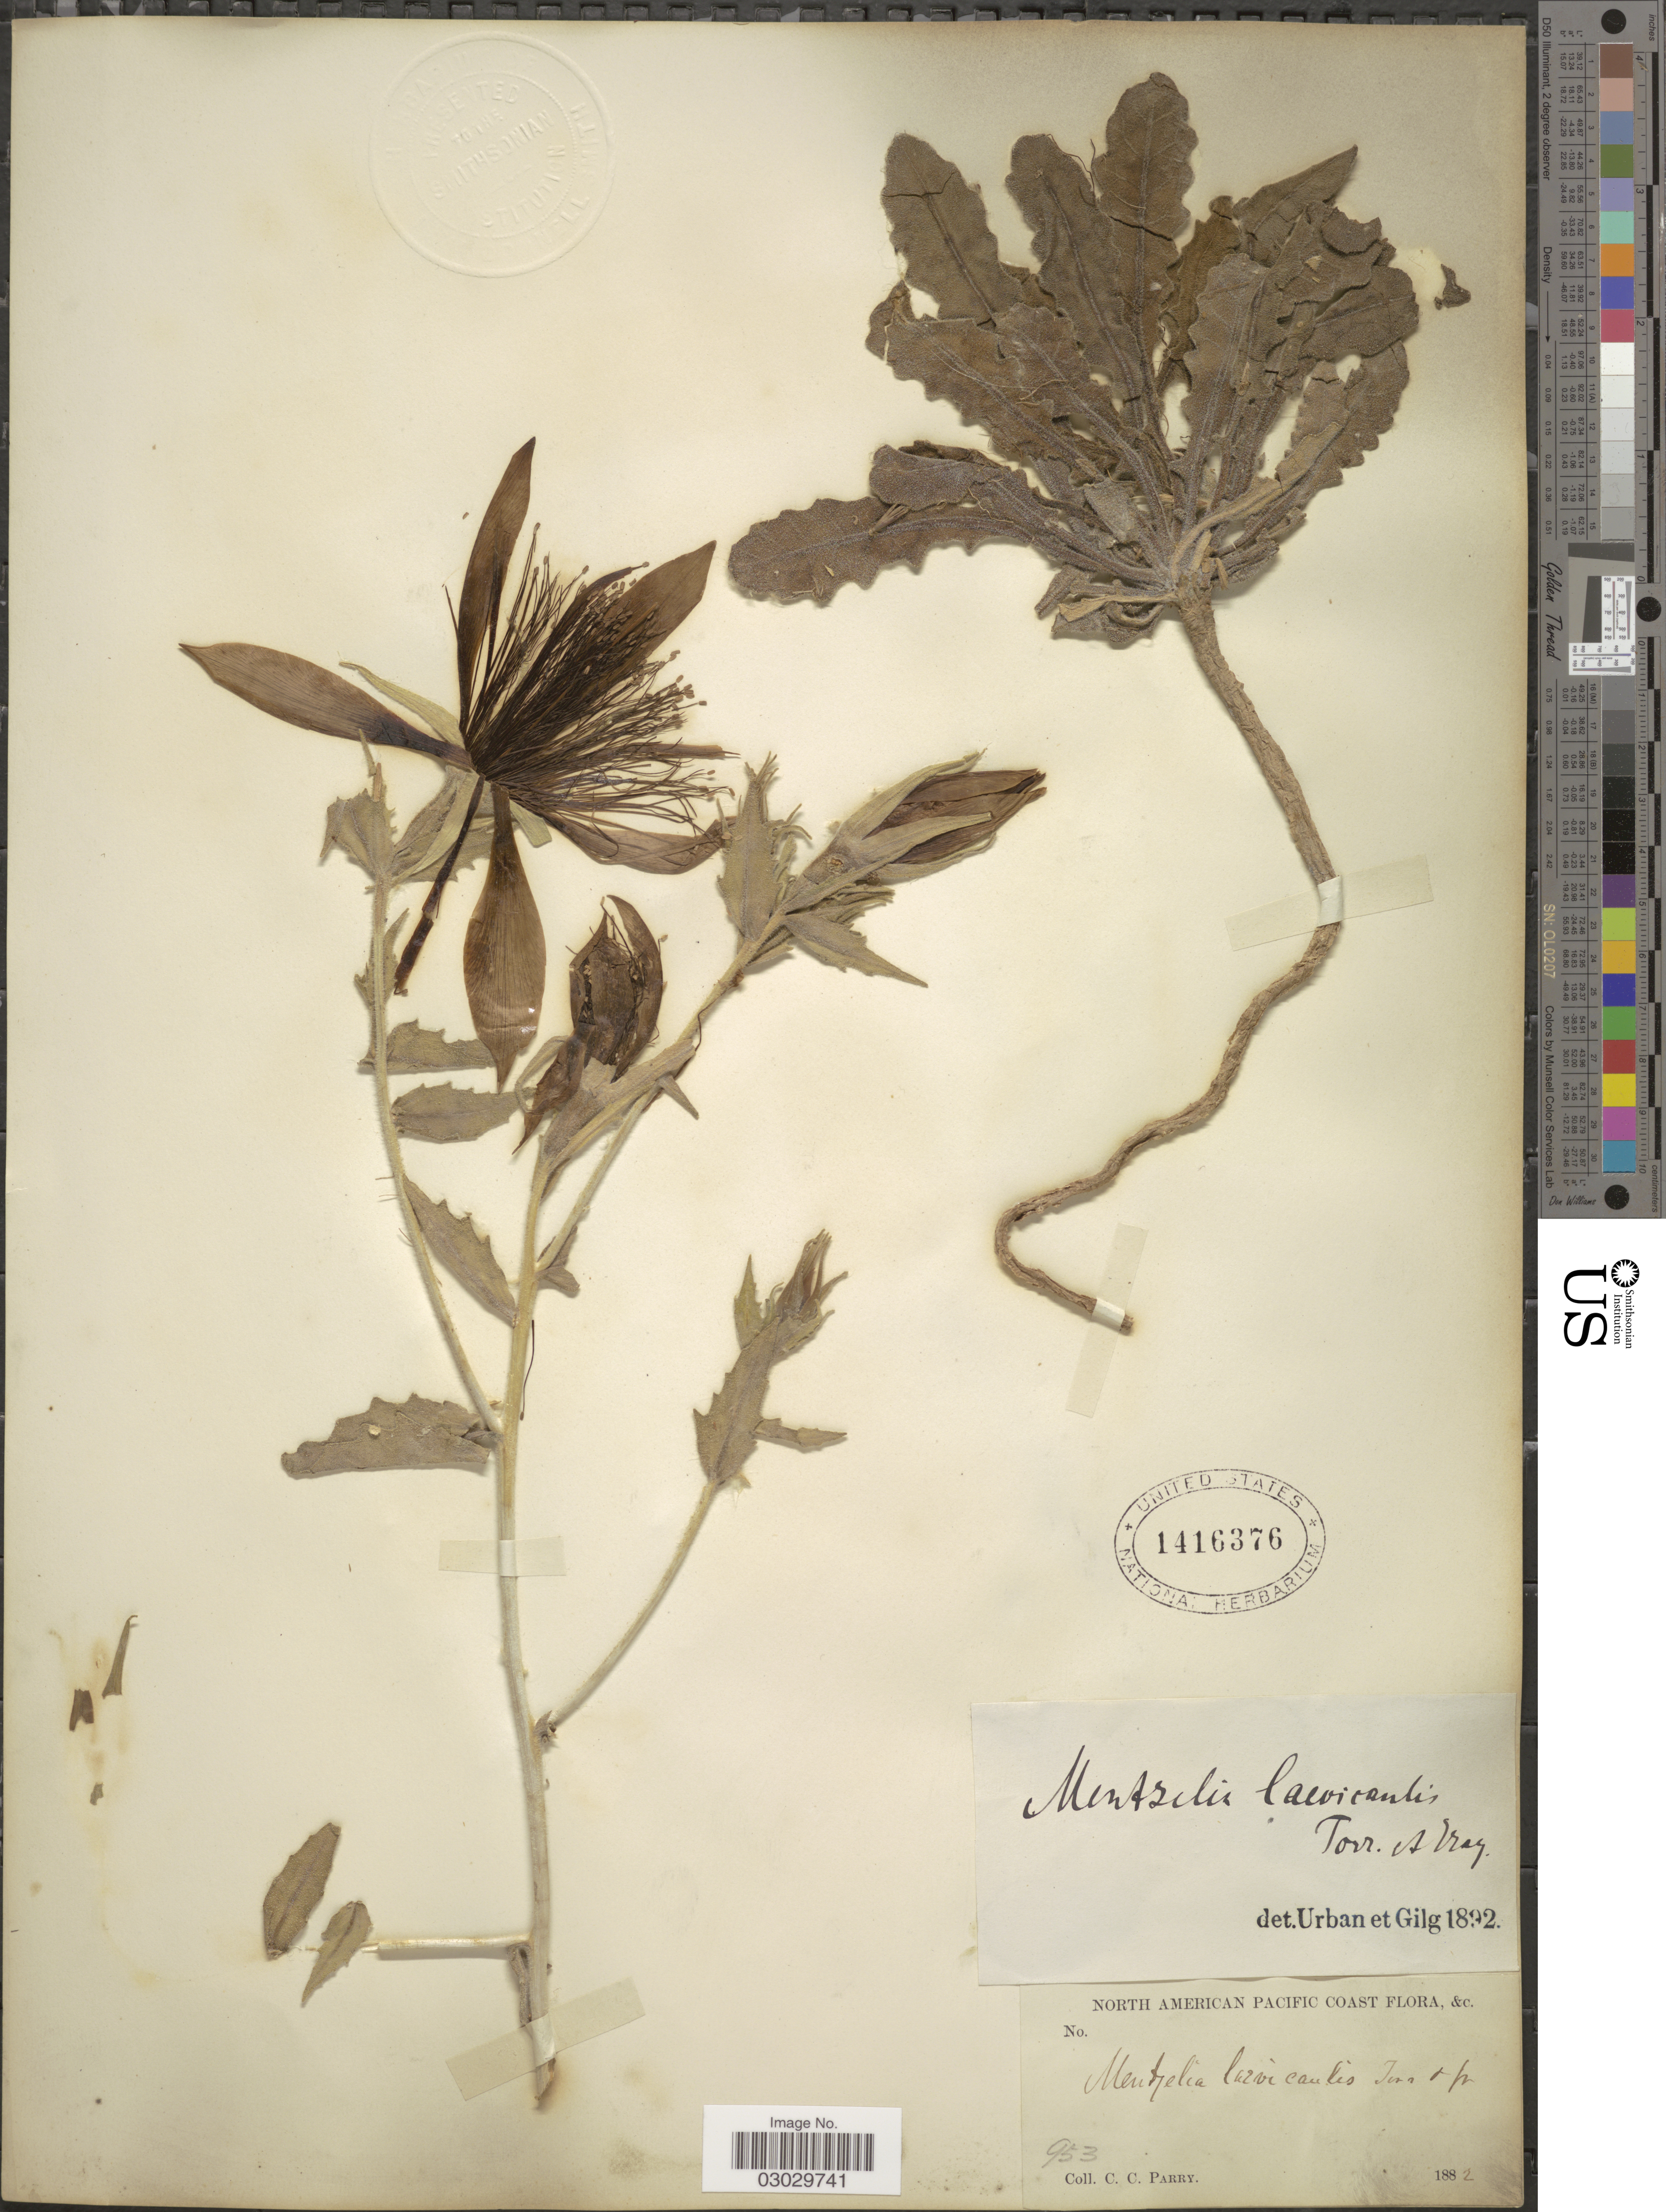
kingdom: Plantae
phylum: Tracheophyta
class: Magnoliopsida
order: Cornales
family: Loasaceae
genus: Mentzelia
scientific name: Mentzelia laevicaulis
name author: (Douglas ex Hook.) Torr. & A. Gray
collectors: C. C. Parry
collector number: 953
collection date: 1882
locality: North American Pacific Coast.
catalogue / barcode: US 1416376